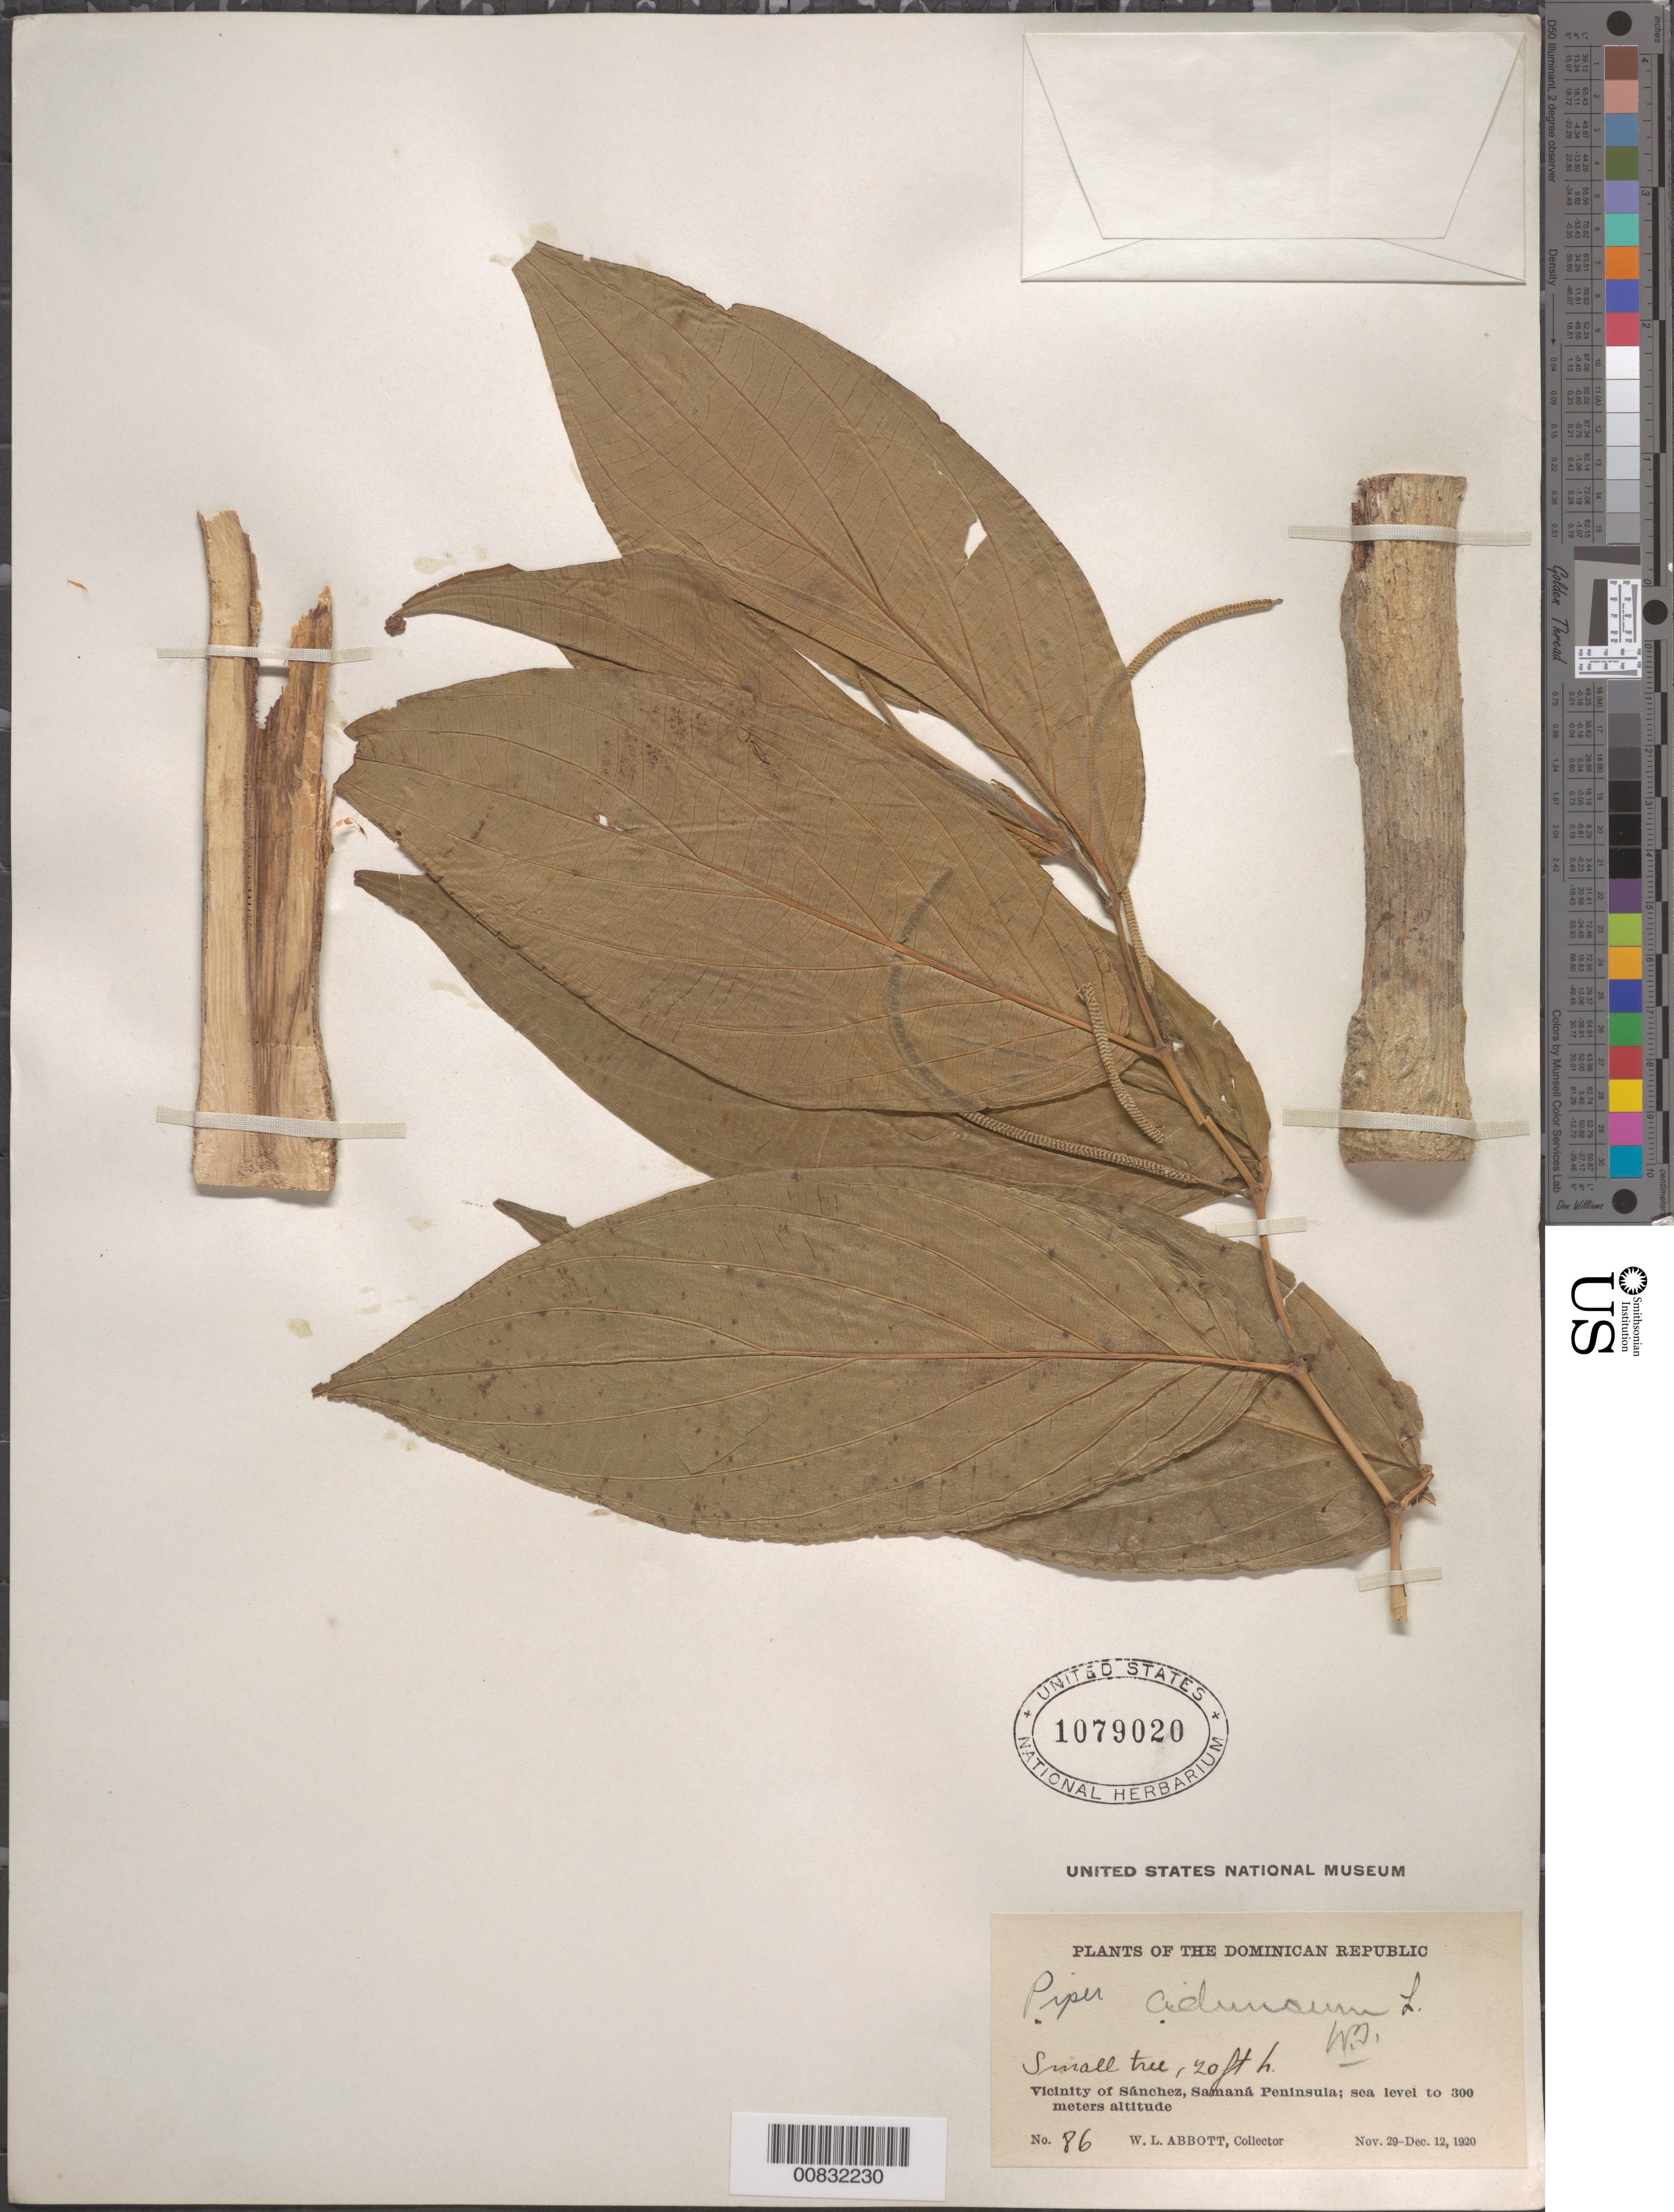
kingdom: Plantae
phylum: Tracheophyta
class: Magnoliopsida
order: Piperales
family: Piperaceae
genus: Piper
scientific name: Piper aduncum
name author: L.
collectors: W. L. Abbott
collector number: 86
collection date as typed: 29 Nov 1920 to 12 Dec 1920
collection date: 1920-11-29/1920-12-12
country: Dominican Republic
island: Hispaniola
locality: Vicinity of Sánchez, Samaná Peninsula.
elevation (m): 0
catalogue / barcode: US 1079020